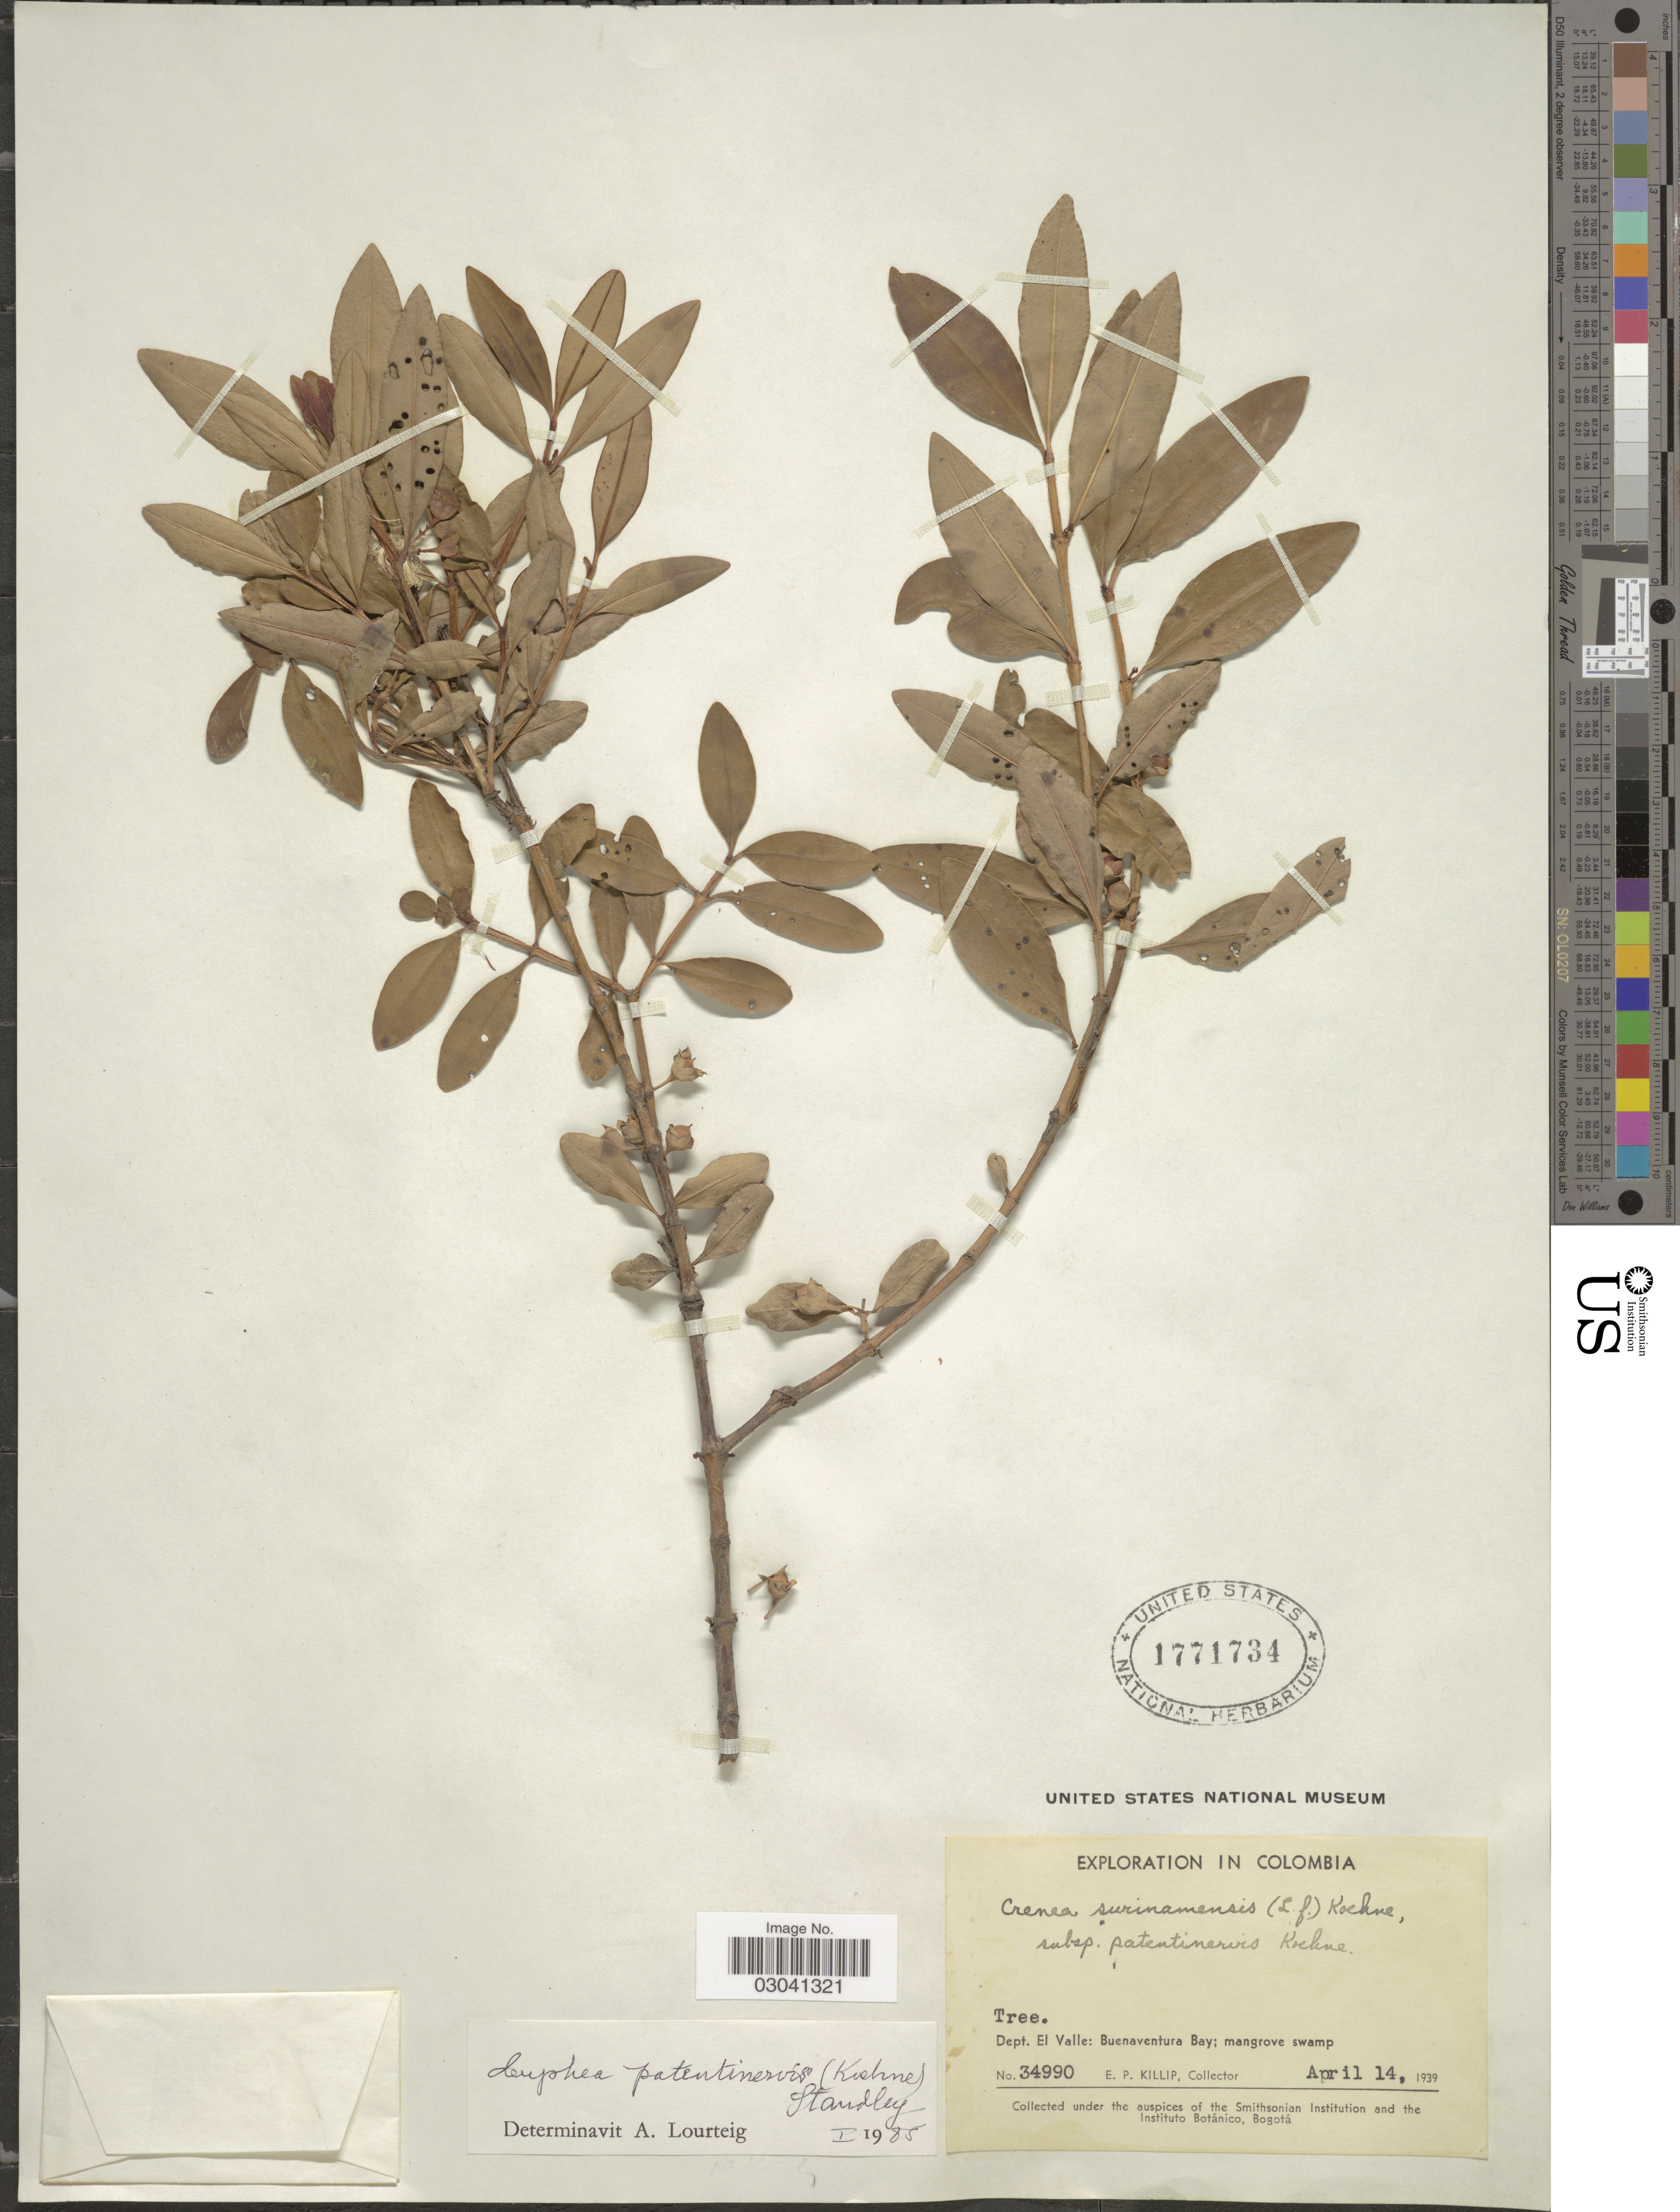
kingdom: Plantae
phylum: Tracheophyta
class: Magnoliopsida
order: Myrtales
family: Lythraceae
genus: Ammannia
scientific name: Ammannia patentinervius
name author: (Koehne) S.A. Graham et al.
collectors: E. P. Killip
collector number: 34990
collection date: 1939-04-14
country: Colombia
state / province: Valle del Cauca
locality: Dept. El Valle: Buenaventura Bay.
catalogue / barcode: US 1771734